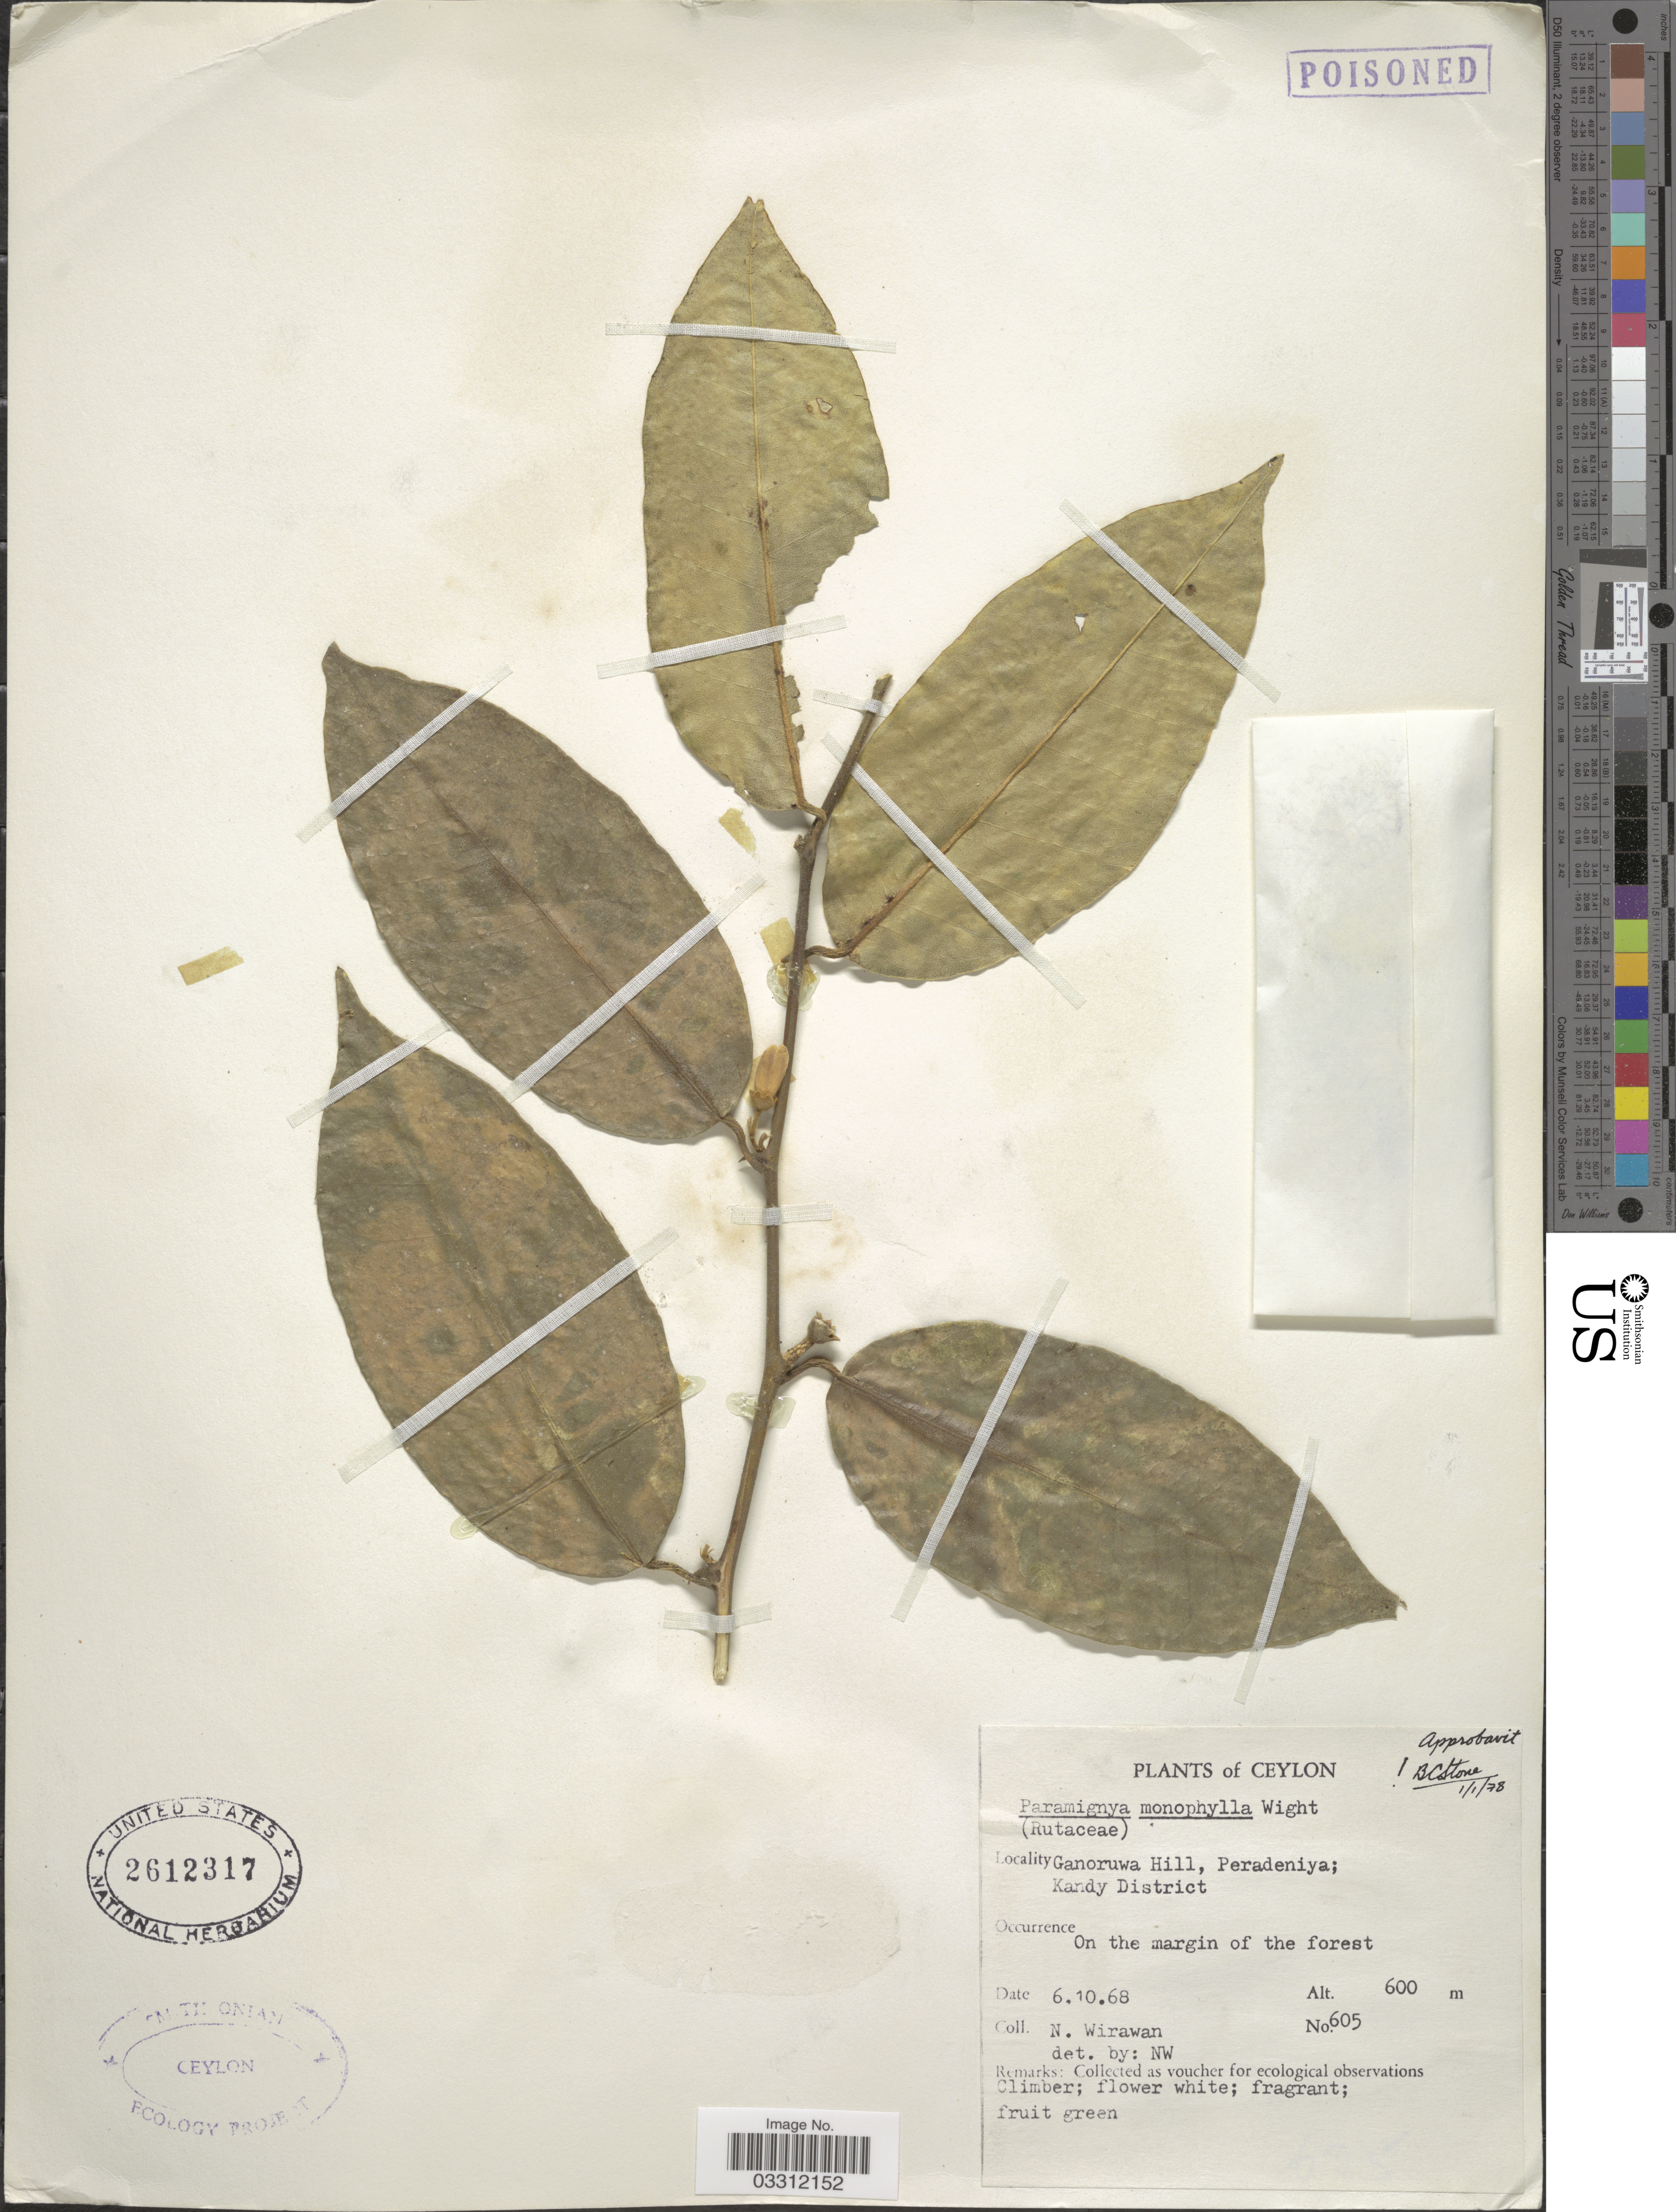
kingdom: Plantae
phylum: Tracheophyta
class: Magnoliopsida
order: Sapindales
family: Rutaceae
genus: Paramignya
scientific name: Paramignya monophylla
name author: Wight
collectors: N. Wirawan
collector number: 605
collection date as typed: Transcribed d/m/y: 6/10/68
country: Sri Lanka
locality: Ceylon, Ganoruwa Hill, Peradeniy; Kandy District.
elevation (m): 600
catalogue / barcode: US 2612317